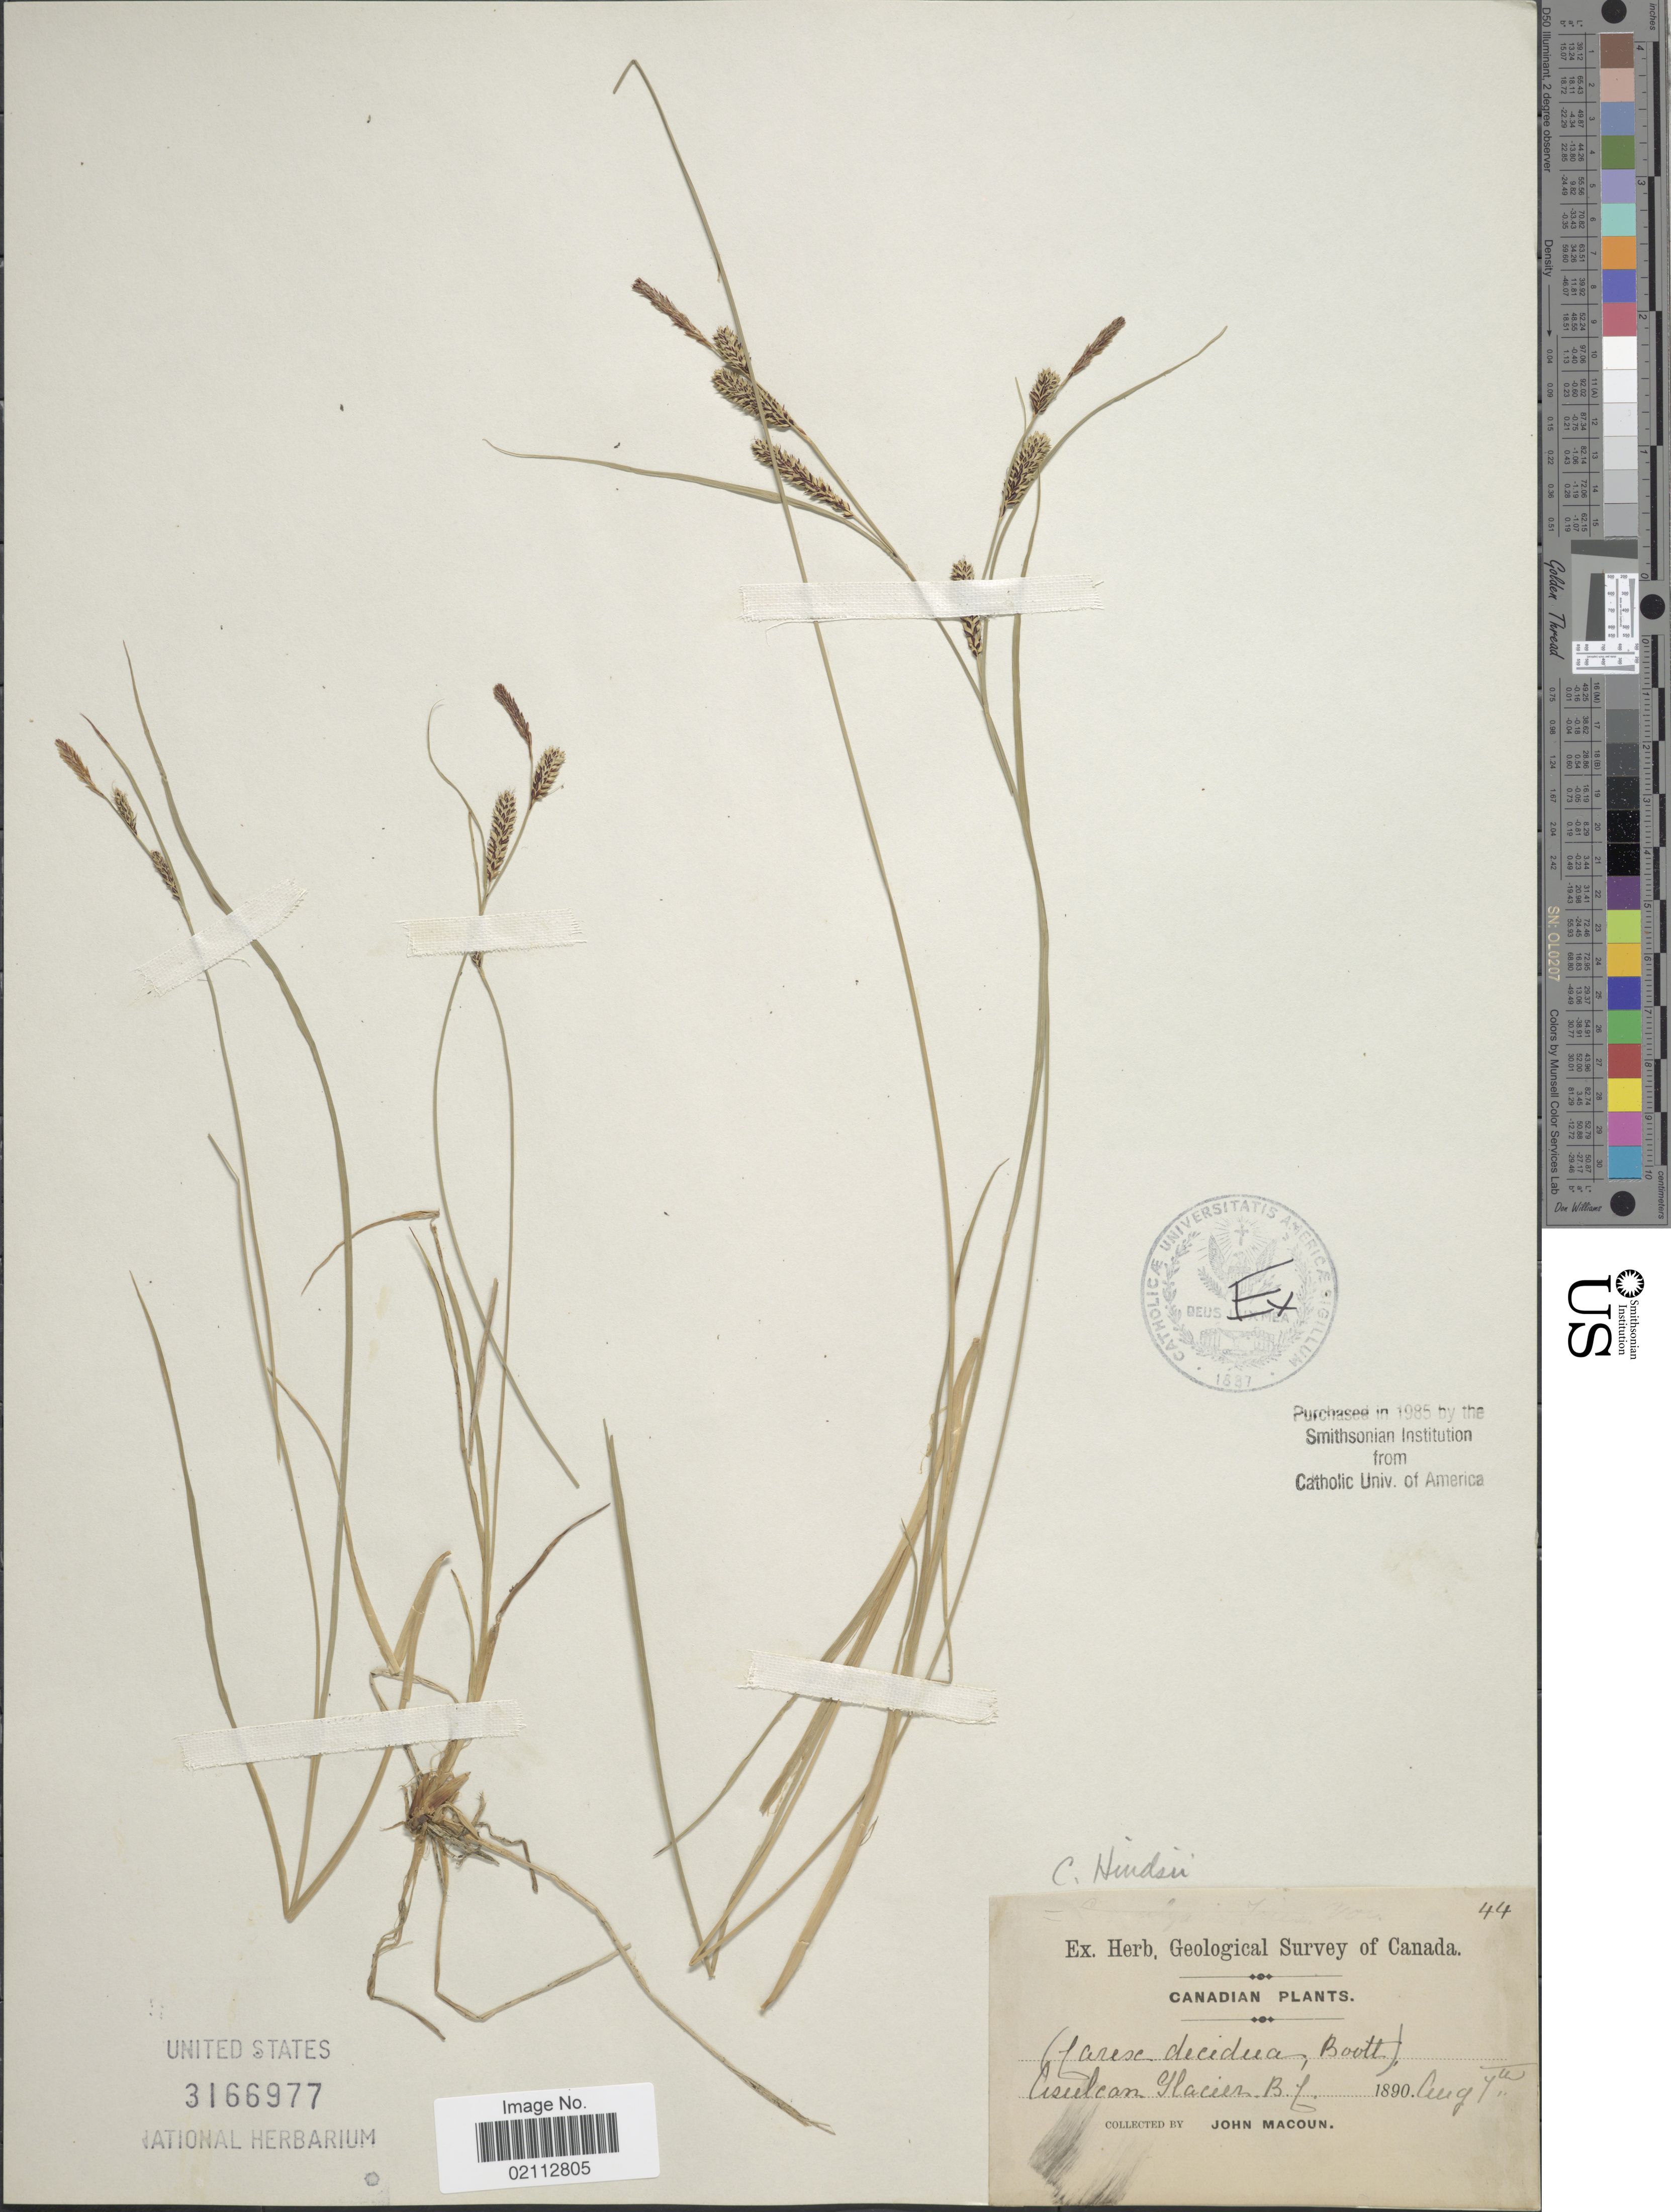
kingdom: Plantae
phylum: Tracheophyta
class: Liliopsida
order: Poales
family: Cyperaceae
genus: Carex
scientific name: Carex kelloggii var. limnophila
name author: (Holm) B.L. Wilson & R.E. Brainerd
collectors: J. Macoun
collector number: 44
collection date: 1890-08-07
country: Canada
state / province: British Columbia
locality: Cerulean Glacier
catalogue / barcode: US 3166977